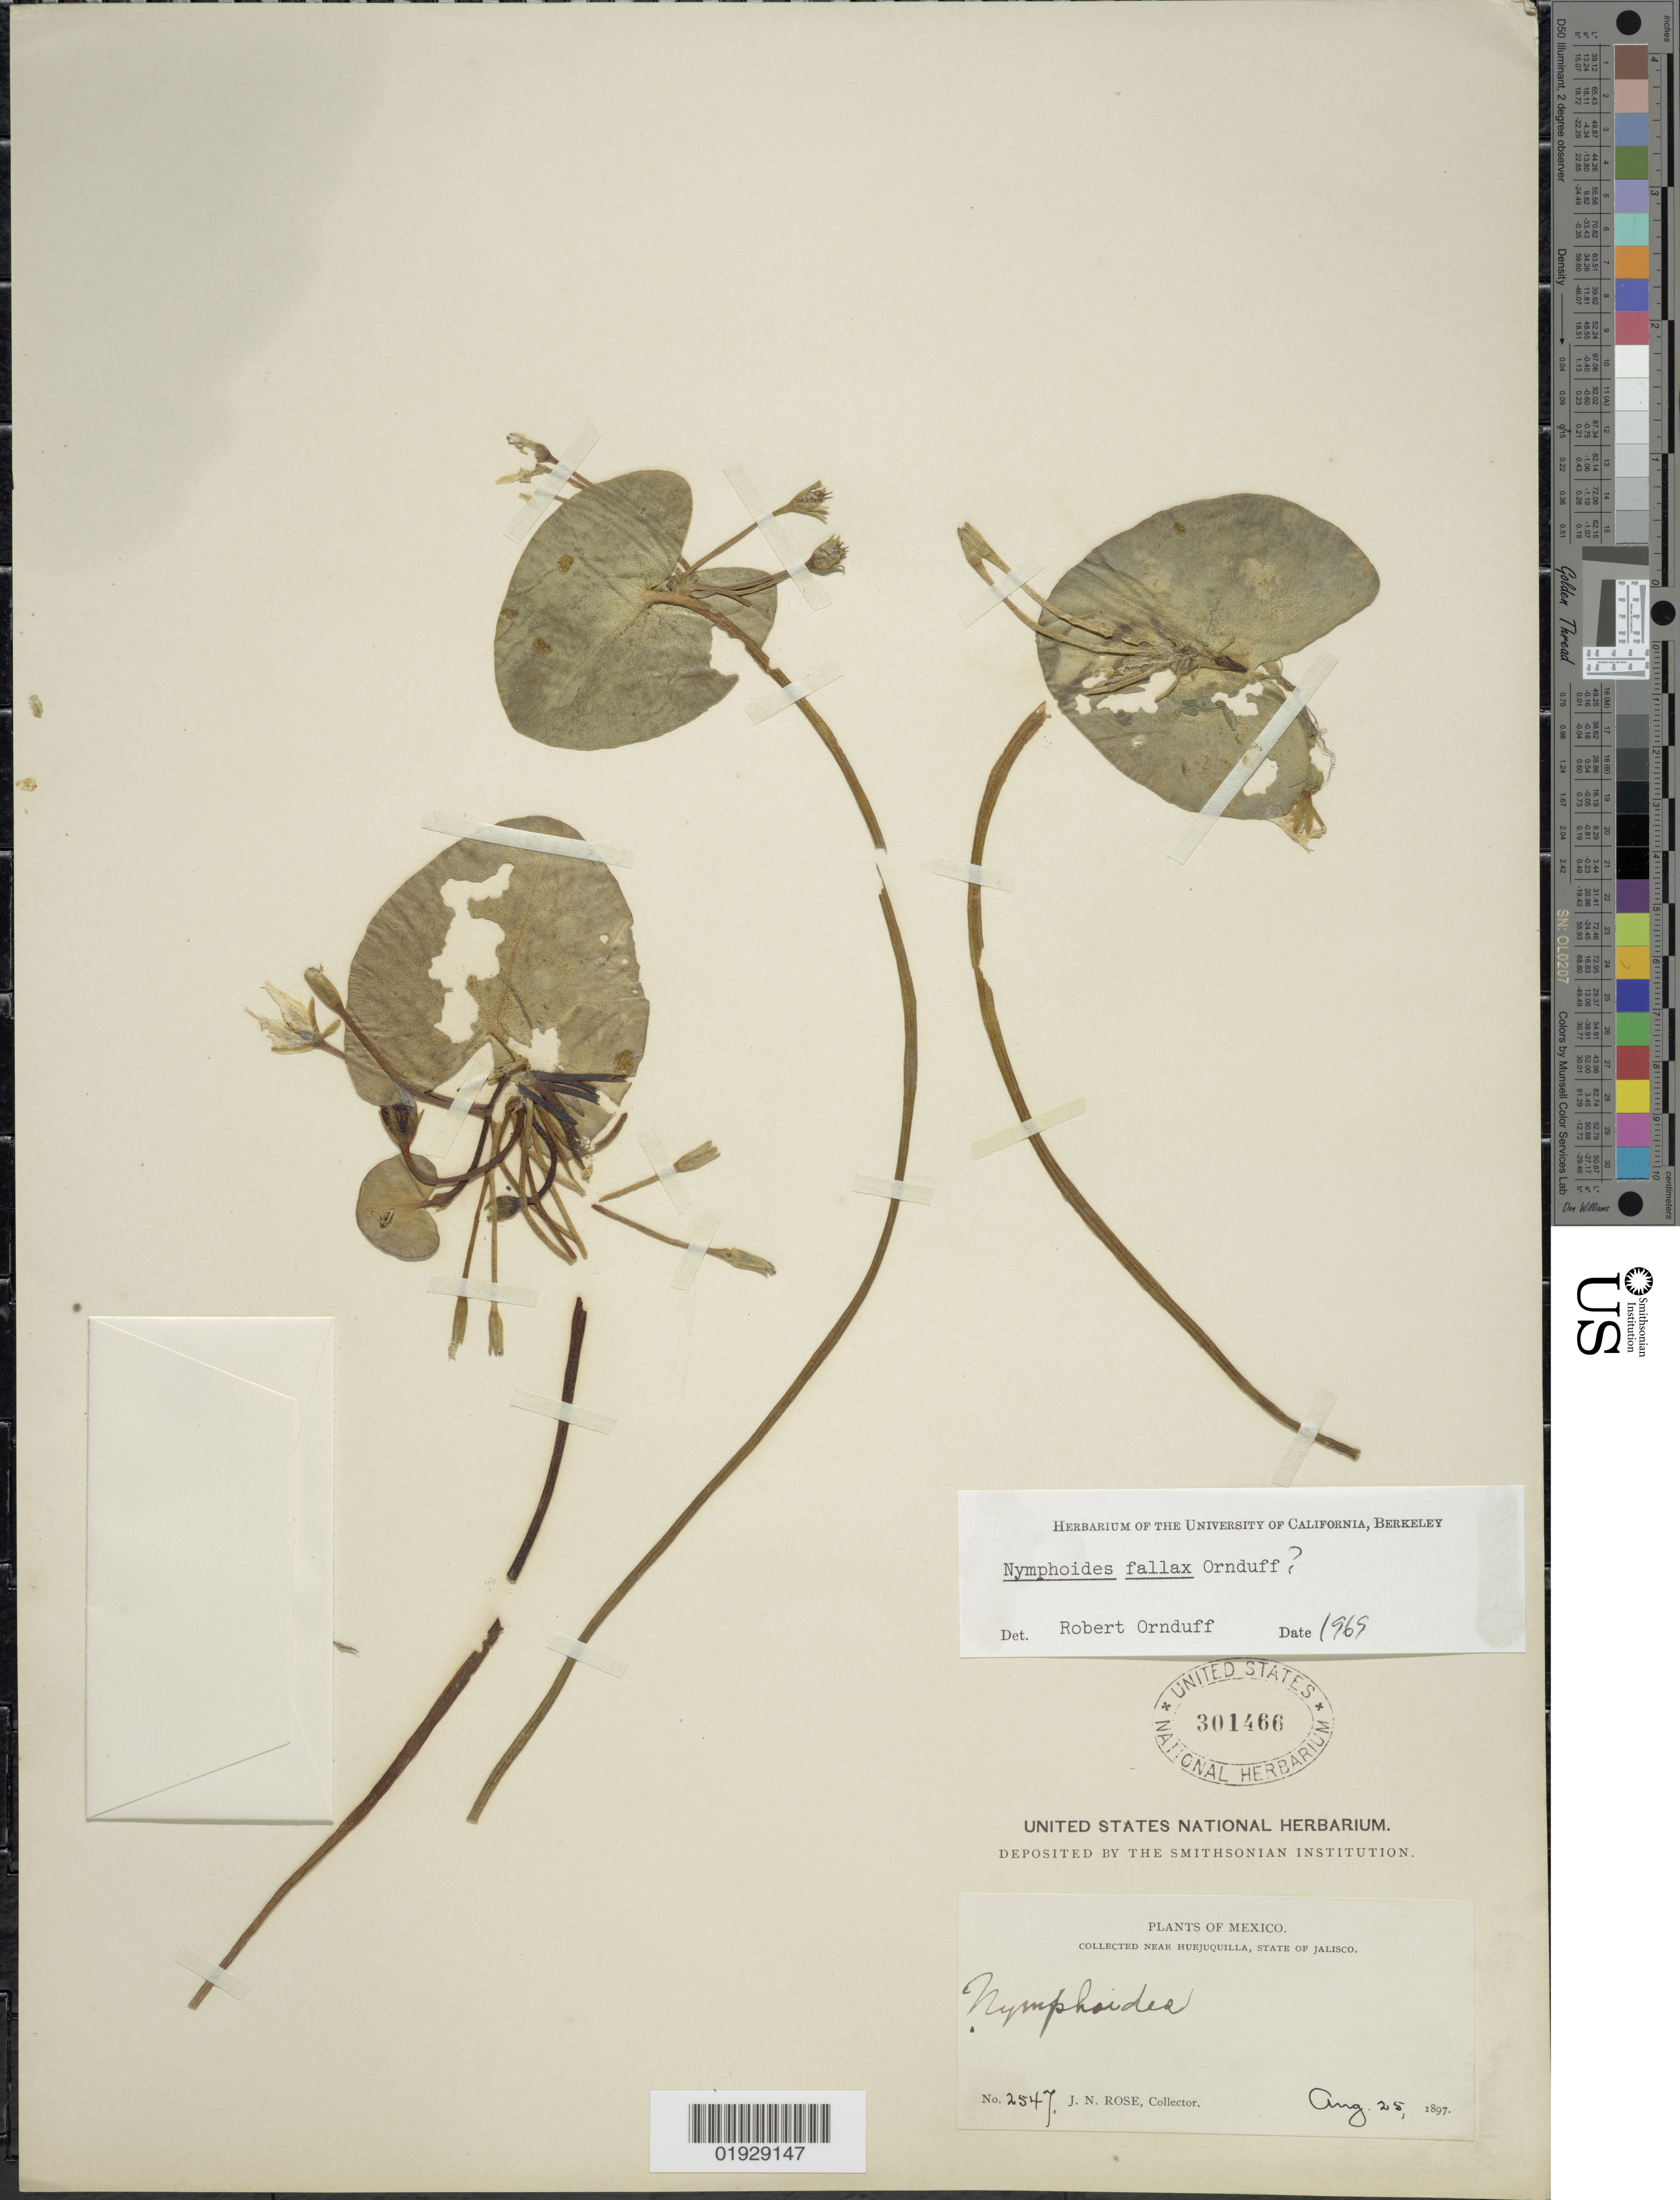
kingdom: Plantae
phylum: Tracheophyta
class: Magnoliopsida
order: Asterales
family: Menyanthaceae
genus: Nymphoides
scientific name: Nymphoides fallax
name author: Ornduff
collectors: J. N. Rose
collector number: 2547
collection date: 1897-08-25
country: Mexico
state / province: Jalisco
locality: Near Huejuquilla.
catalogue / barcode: US 301466